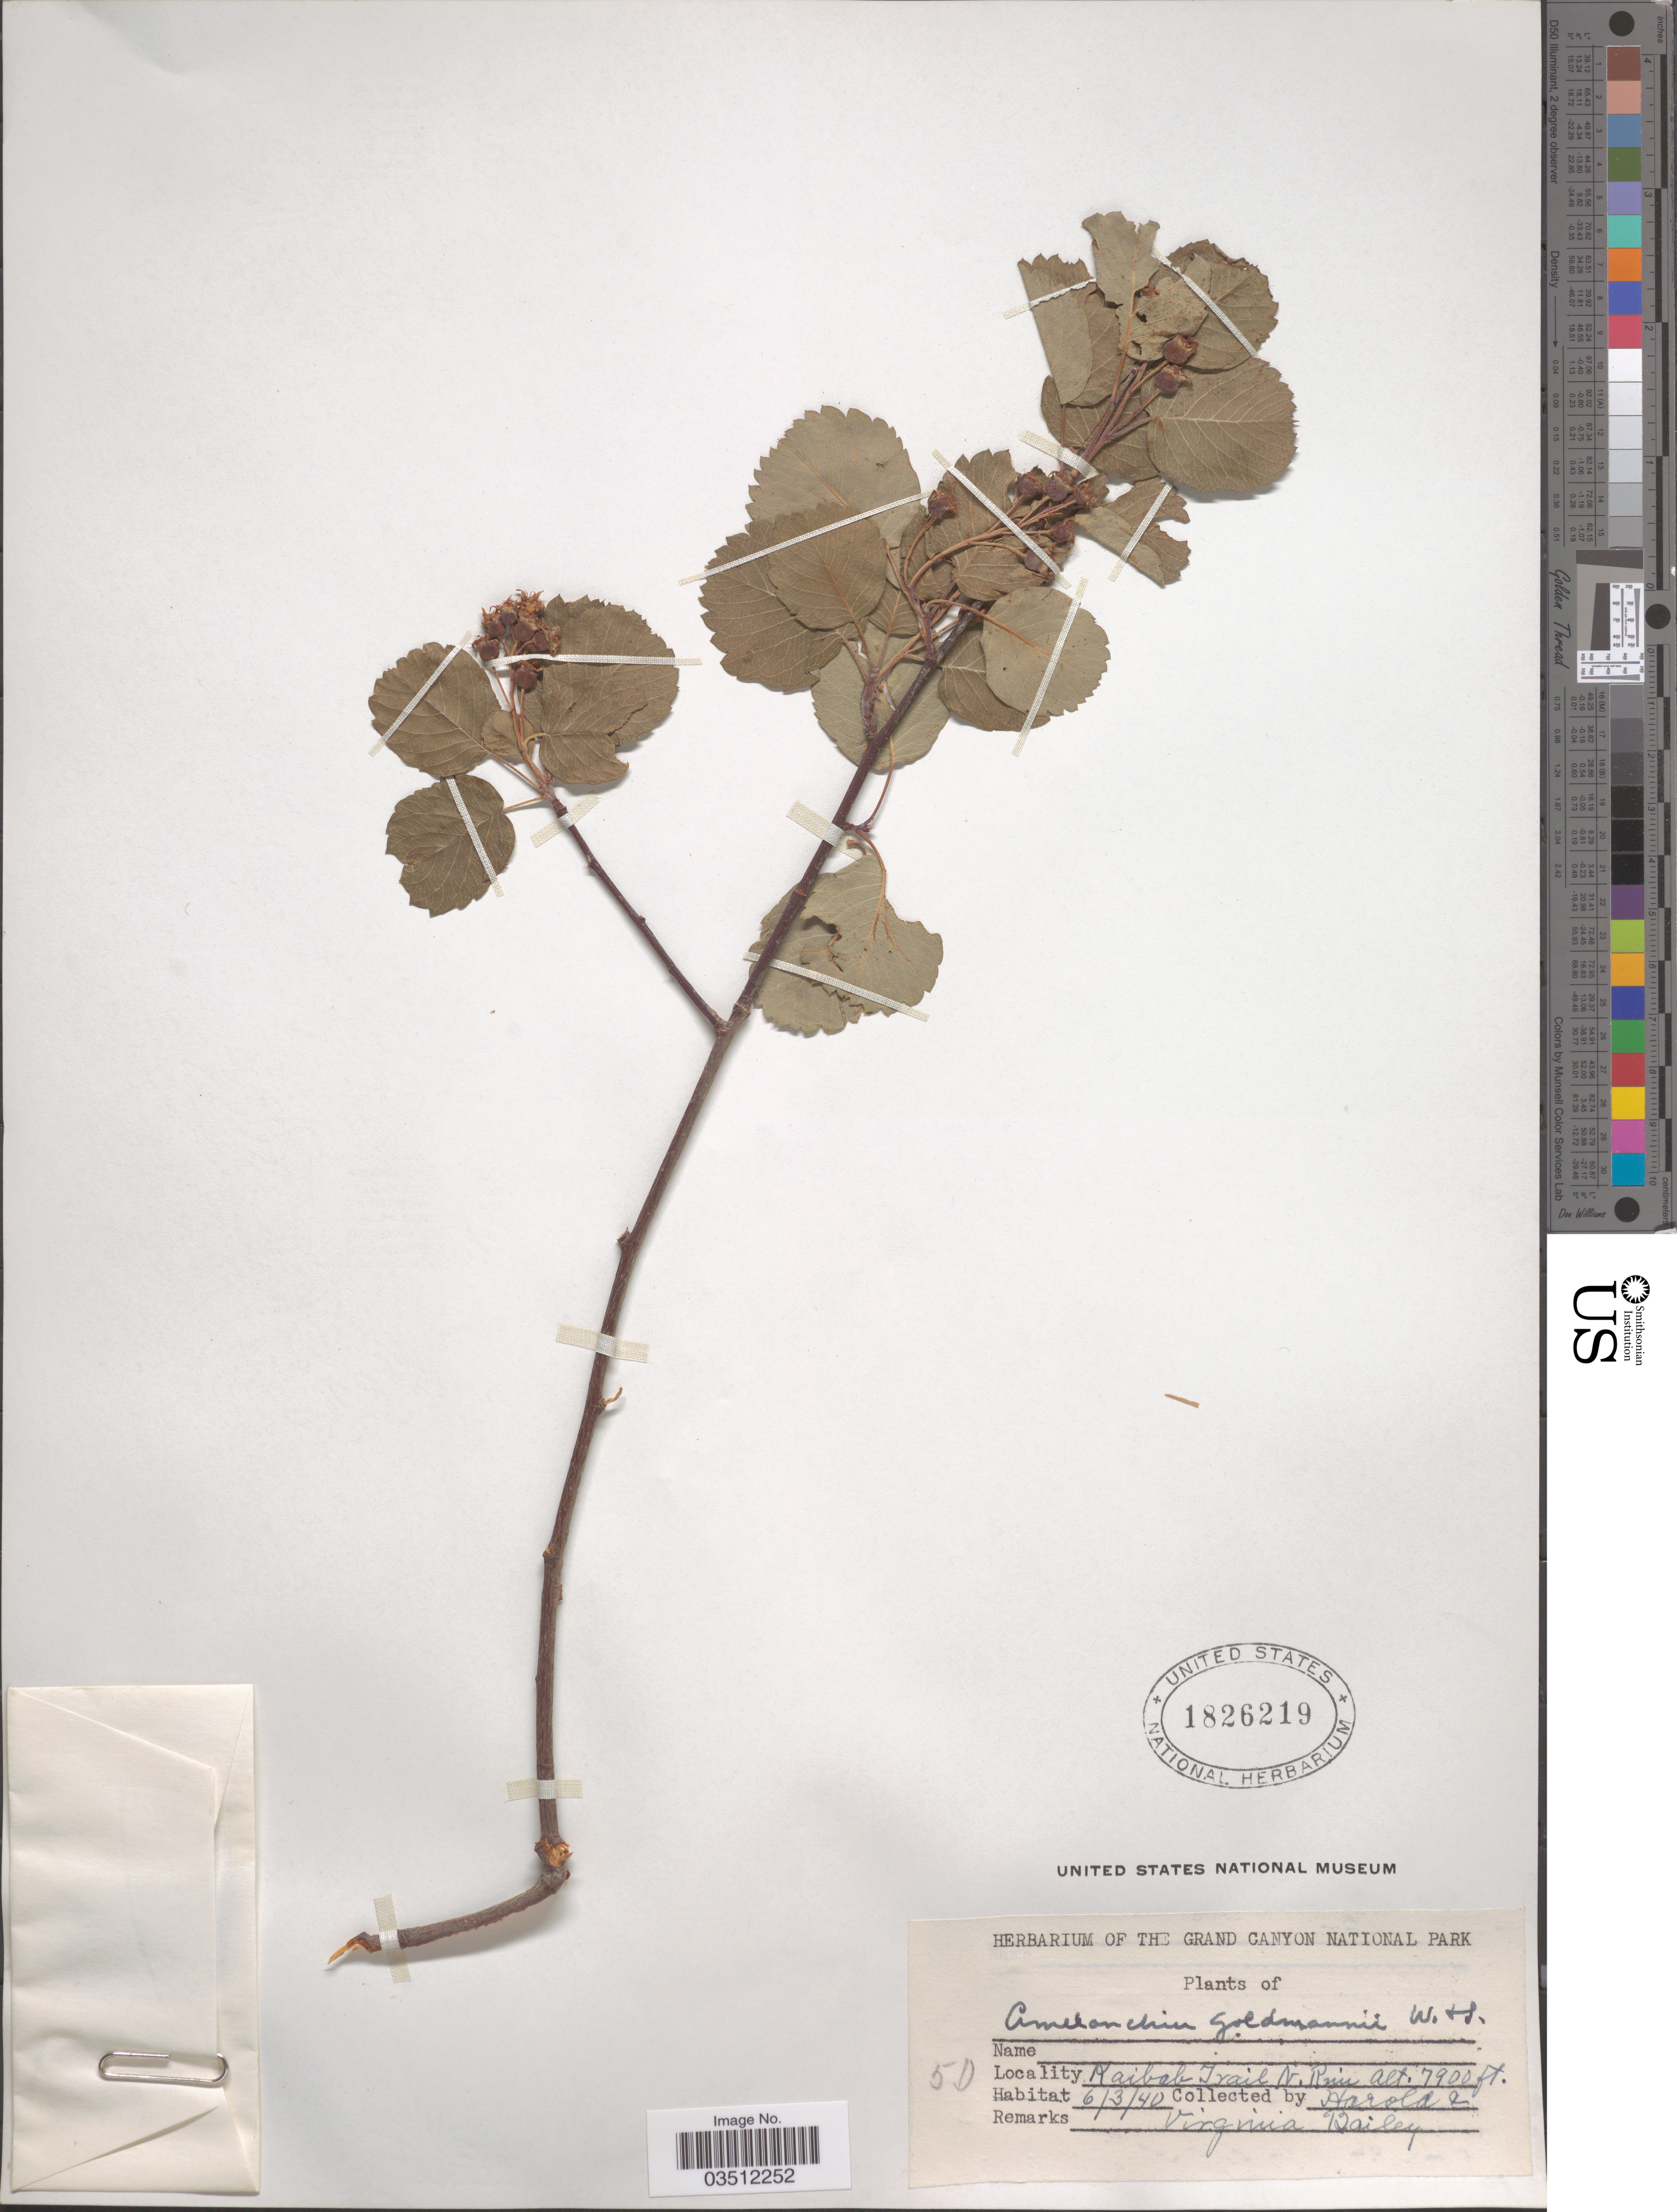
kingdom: Plantae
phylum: Tracheophyta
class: Magnoliopsida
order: Rosales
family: Rosaceae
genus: Amelanchier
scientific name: Amelanchier goldmanii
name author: Wooton & Standl.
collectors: H. Bailey & V. L. Bailey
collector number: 5D?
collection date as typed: Transcribed d/m/y: 6/3/40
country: United States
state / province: Arizona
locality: Kaibab Trail N. Rim.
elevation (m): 2408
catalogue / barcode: US 1826219